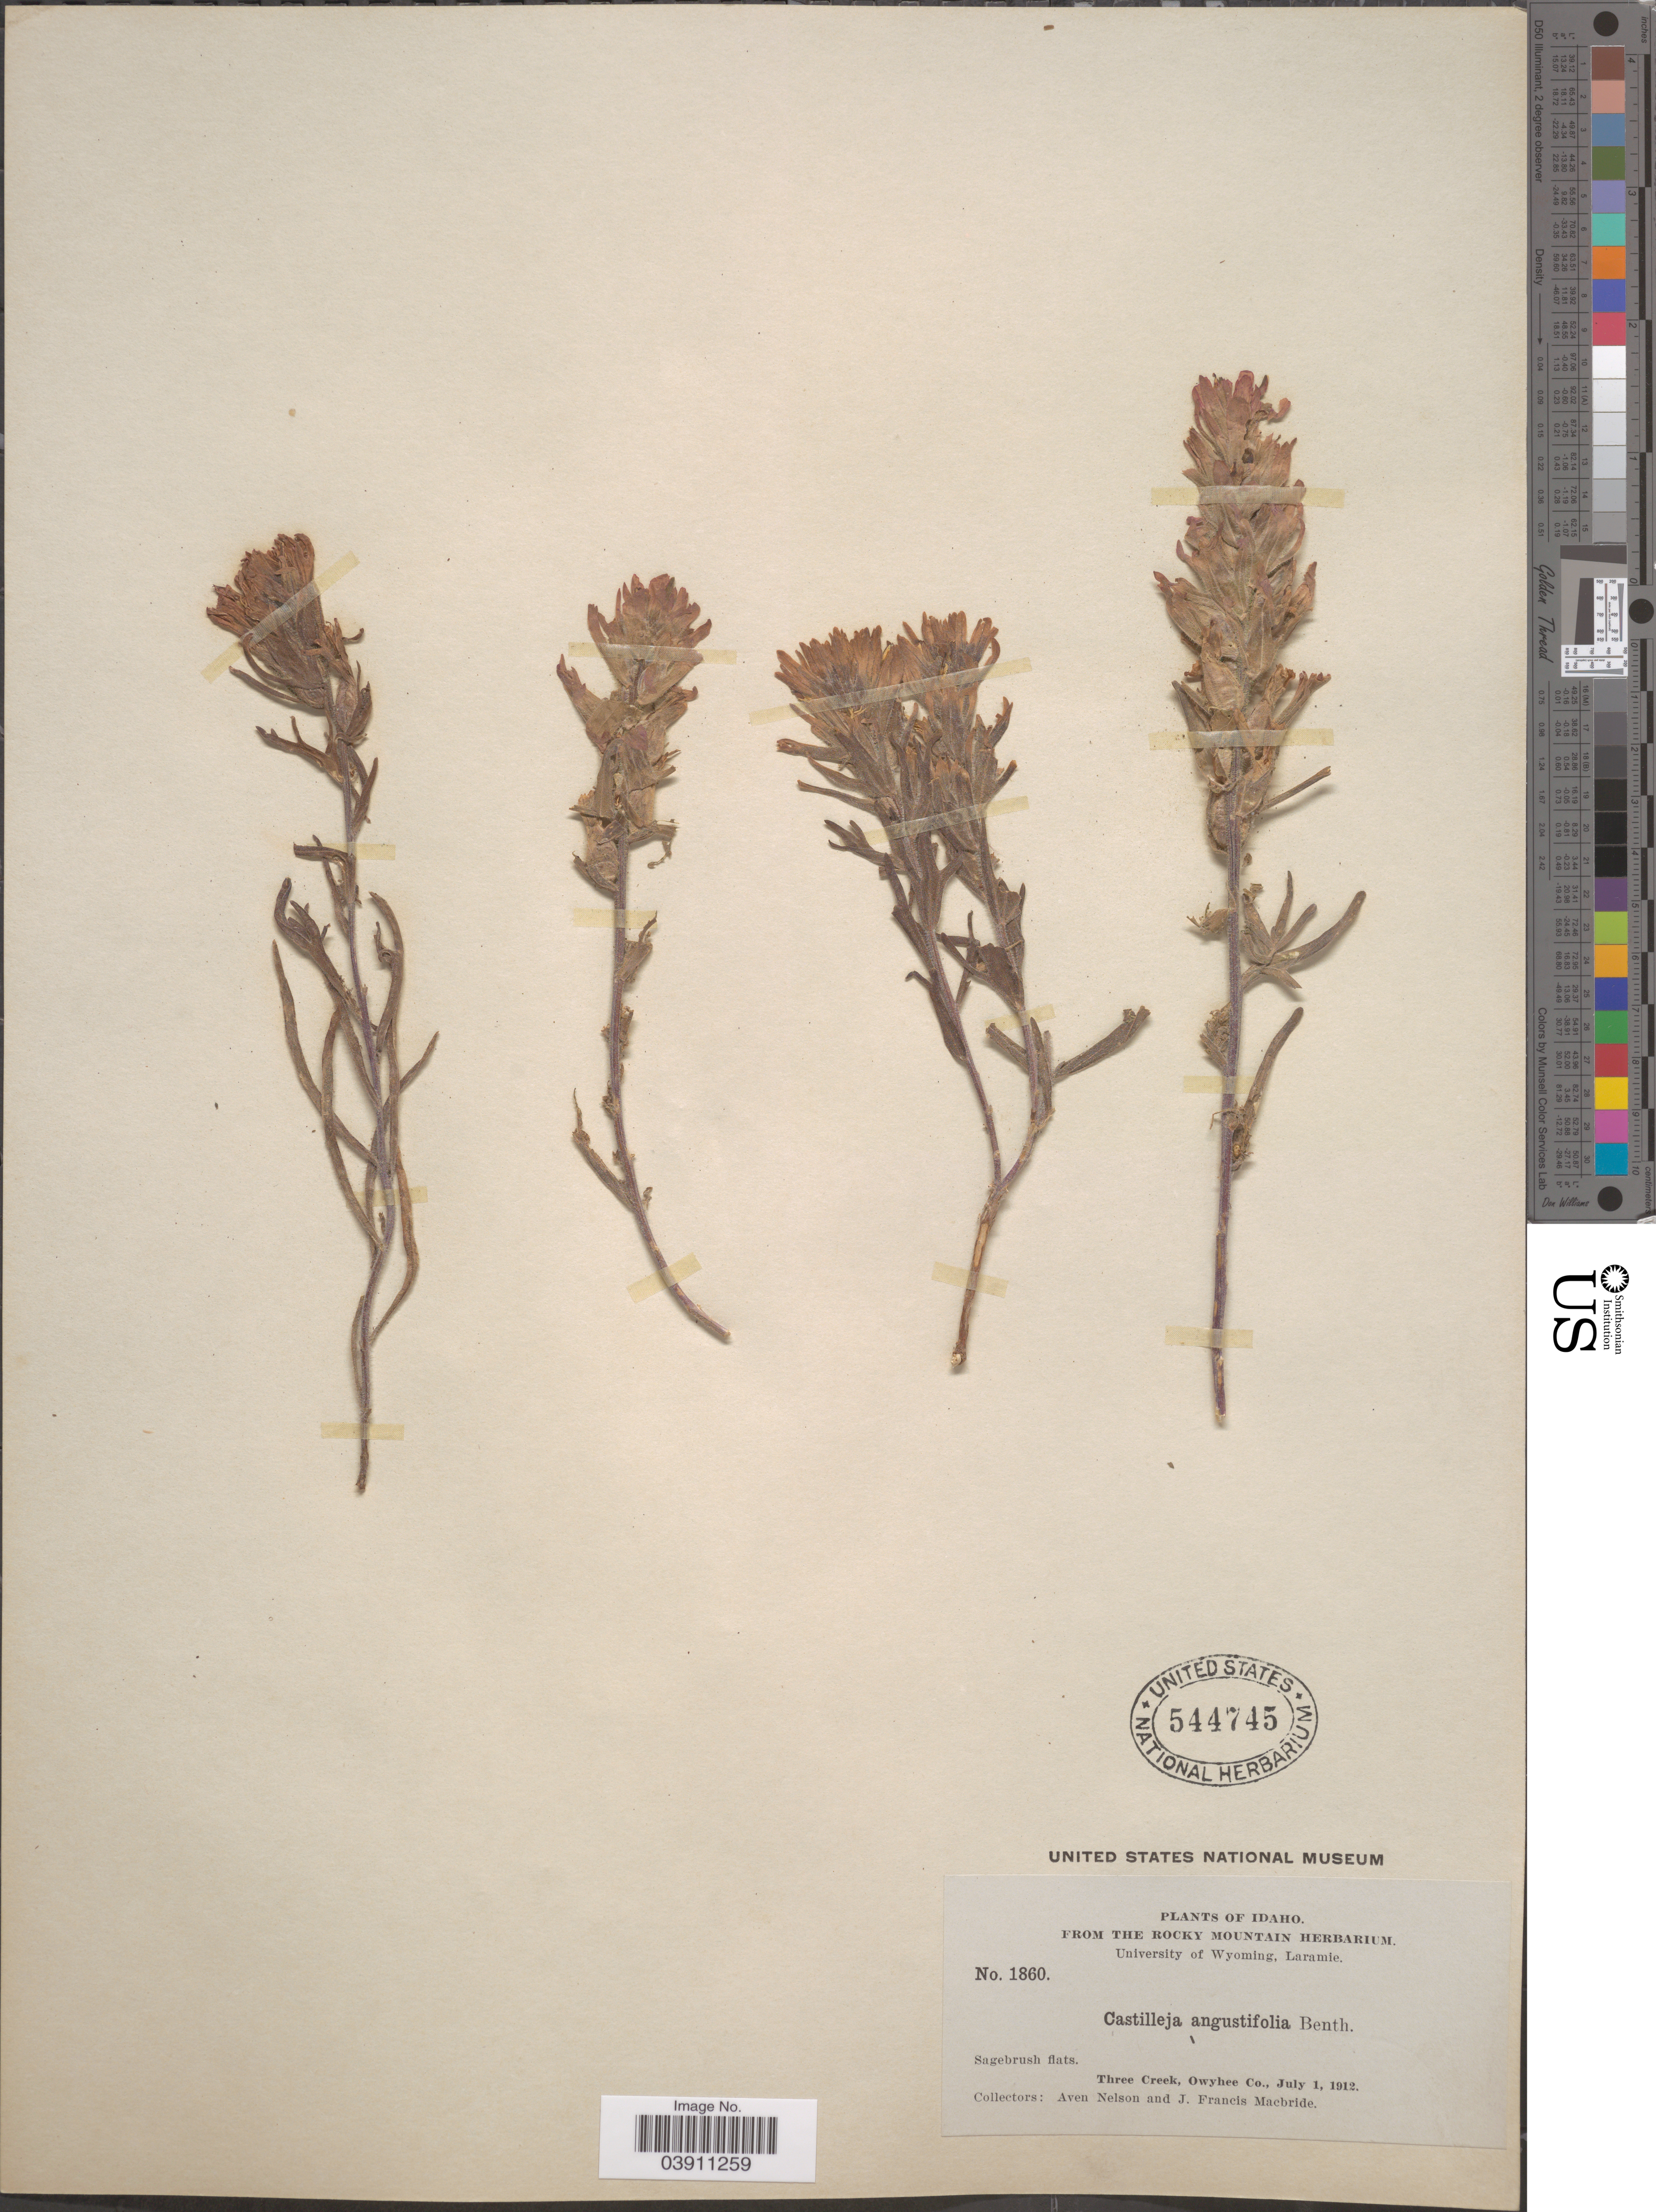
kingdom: Plantae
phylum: Tracheophyta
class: Magnoliopsida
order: Lamiales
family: Orobanchaceae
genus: Castilleja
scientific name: Castilleja angustifolia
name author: (Nutt.) G. Don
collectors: A. Nelson & J. F. Macbride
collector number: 1860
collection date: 1912-07-01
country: United States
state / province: Idaho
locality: Three Creek, Owyhee Co.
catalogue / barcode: US 544745